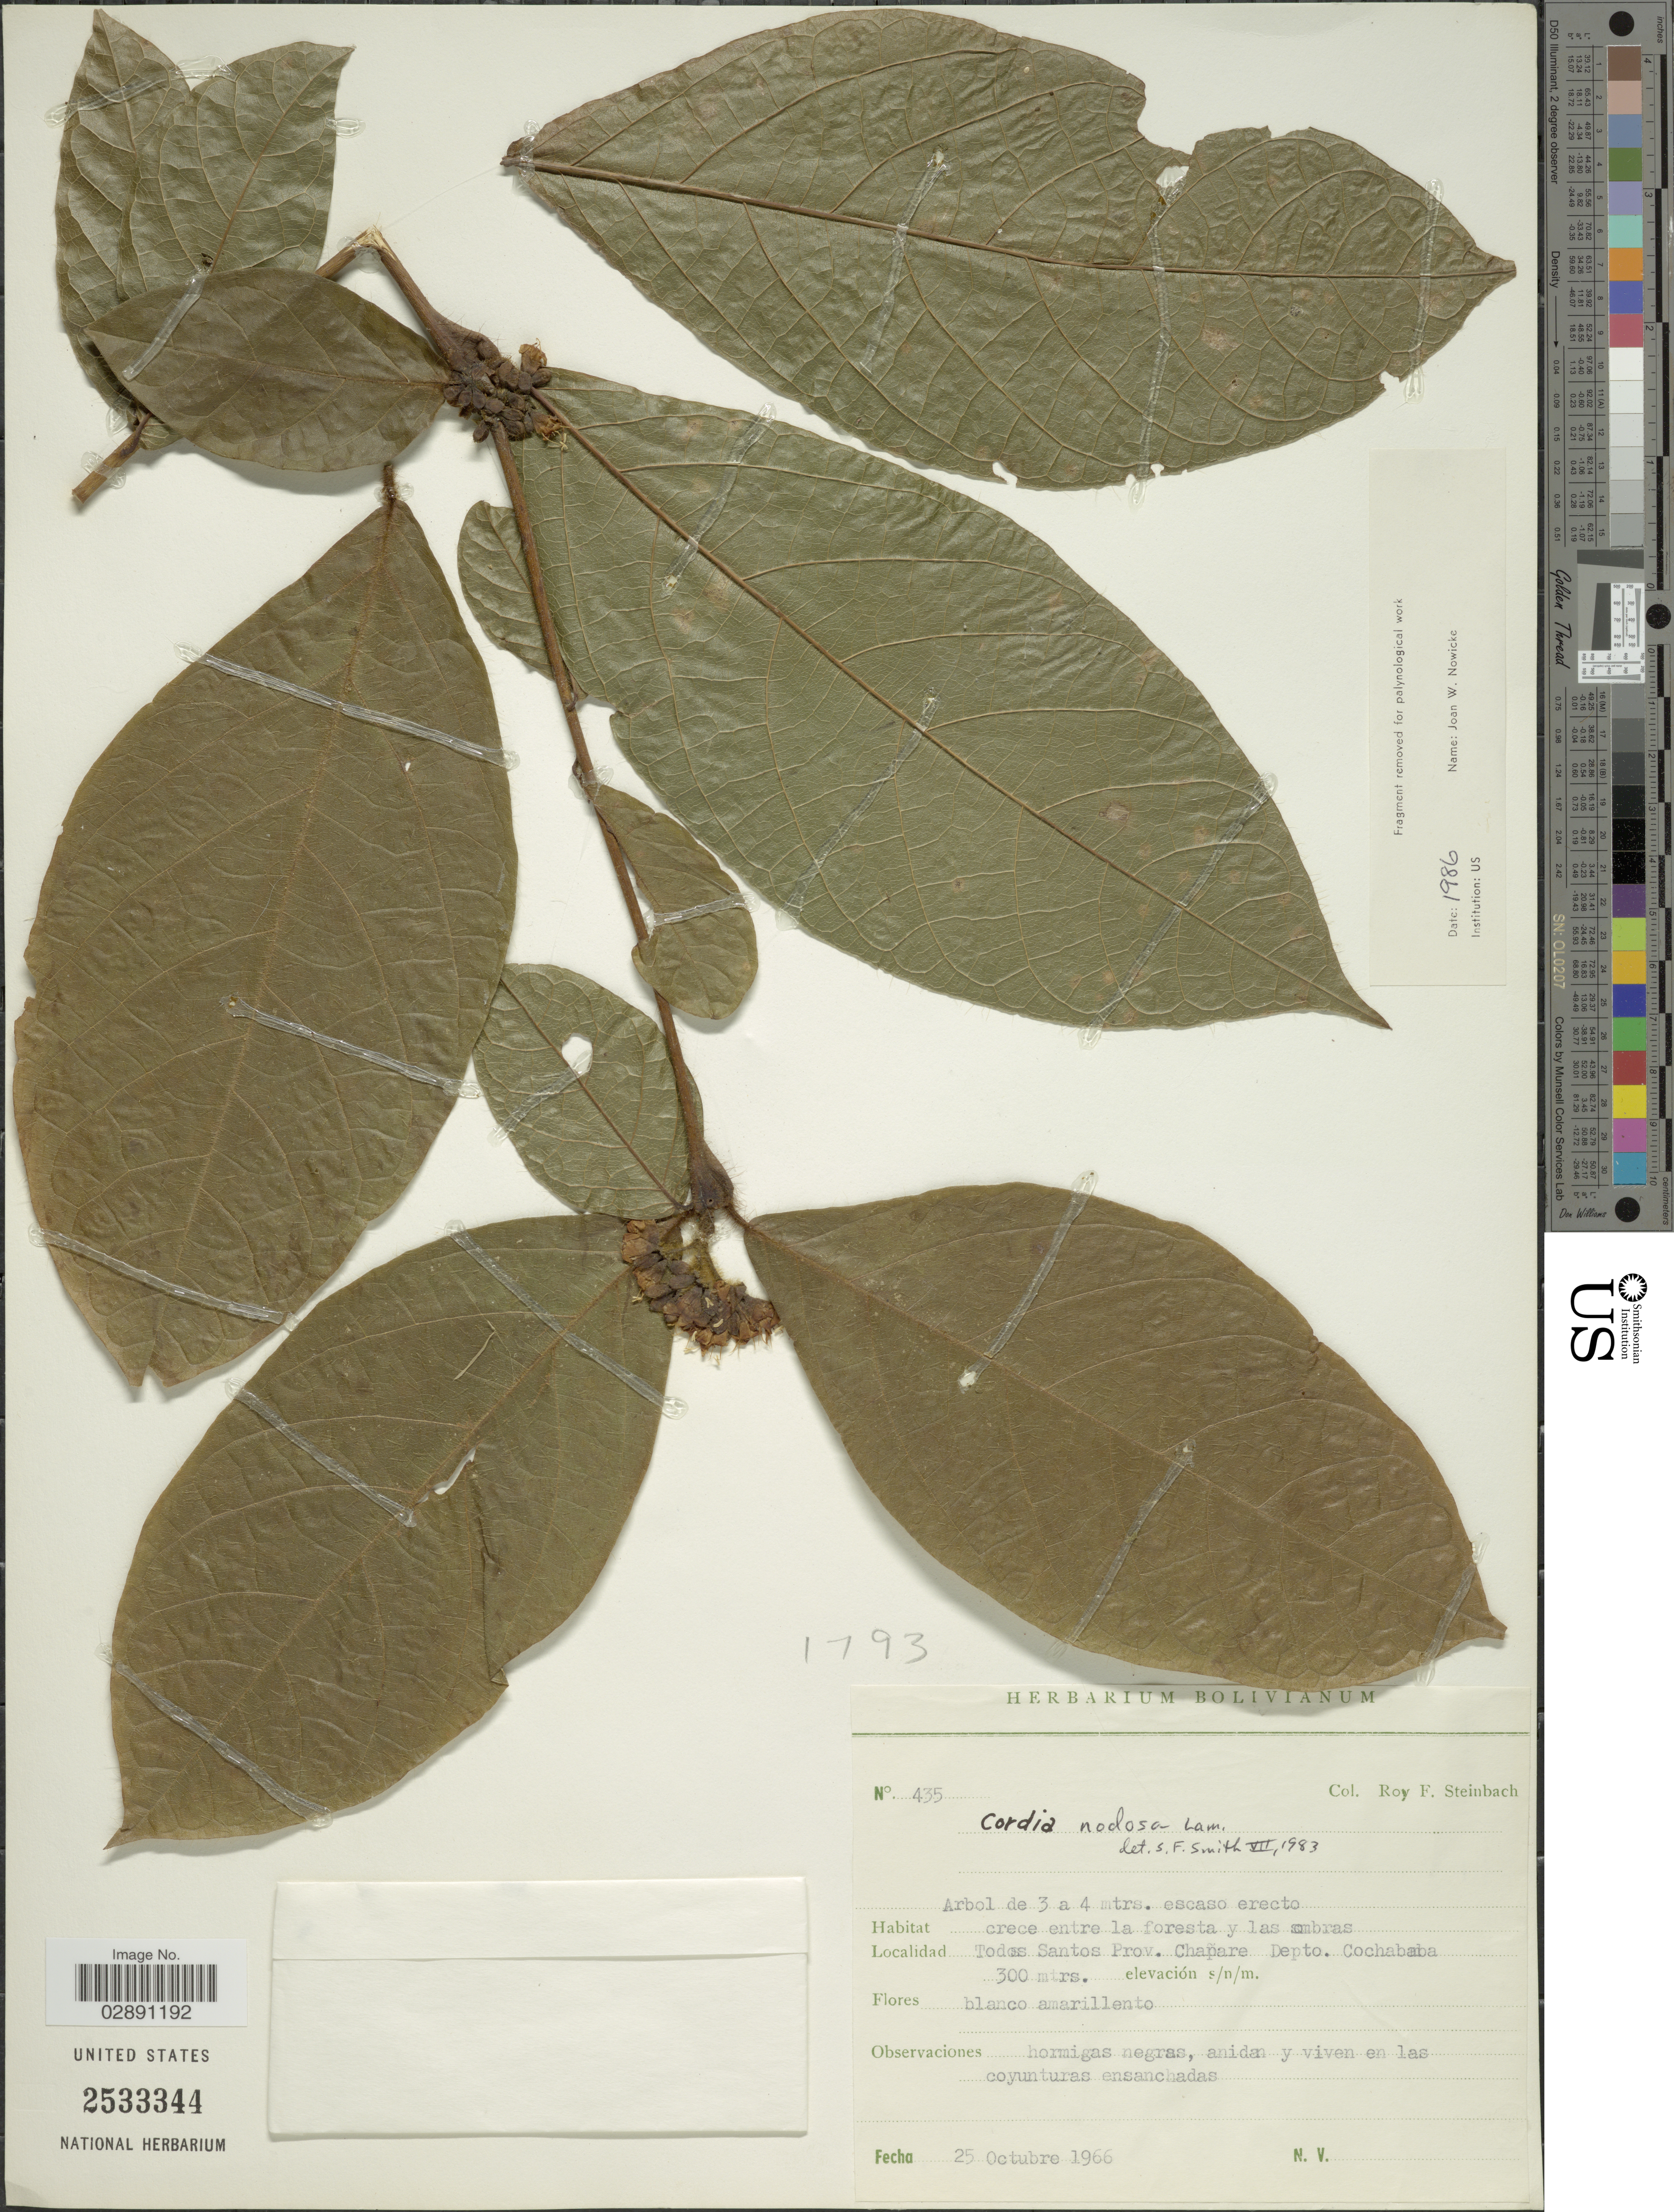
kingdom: Plantae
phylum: Tracheophyta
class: Magnoliopsida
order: Boraginales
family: Cordiaceae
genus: Cordia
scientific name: Cordia nodosa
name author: Lam.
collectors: R. F. Steinbach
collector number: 435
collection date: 1966-10-25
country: Bolivia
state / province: Cochabamba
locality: Todos Santos Prov. Chapare Depto. Cochabamba.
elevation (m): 300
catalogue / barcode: US 2533344